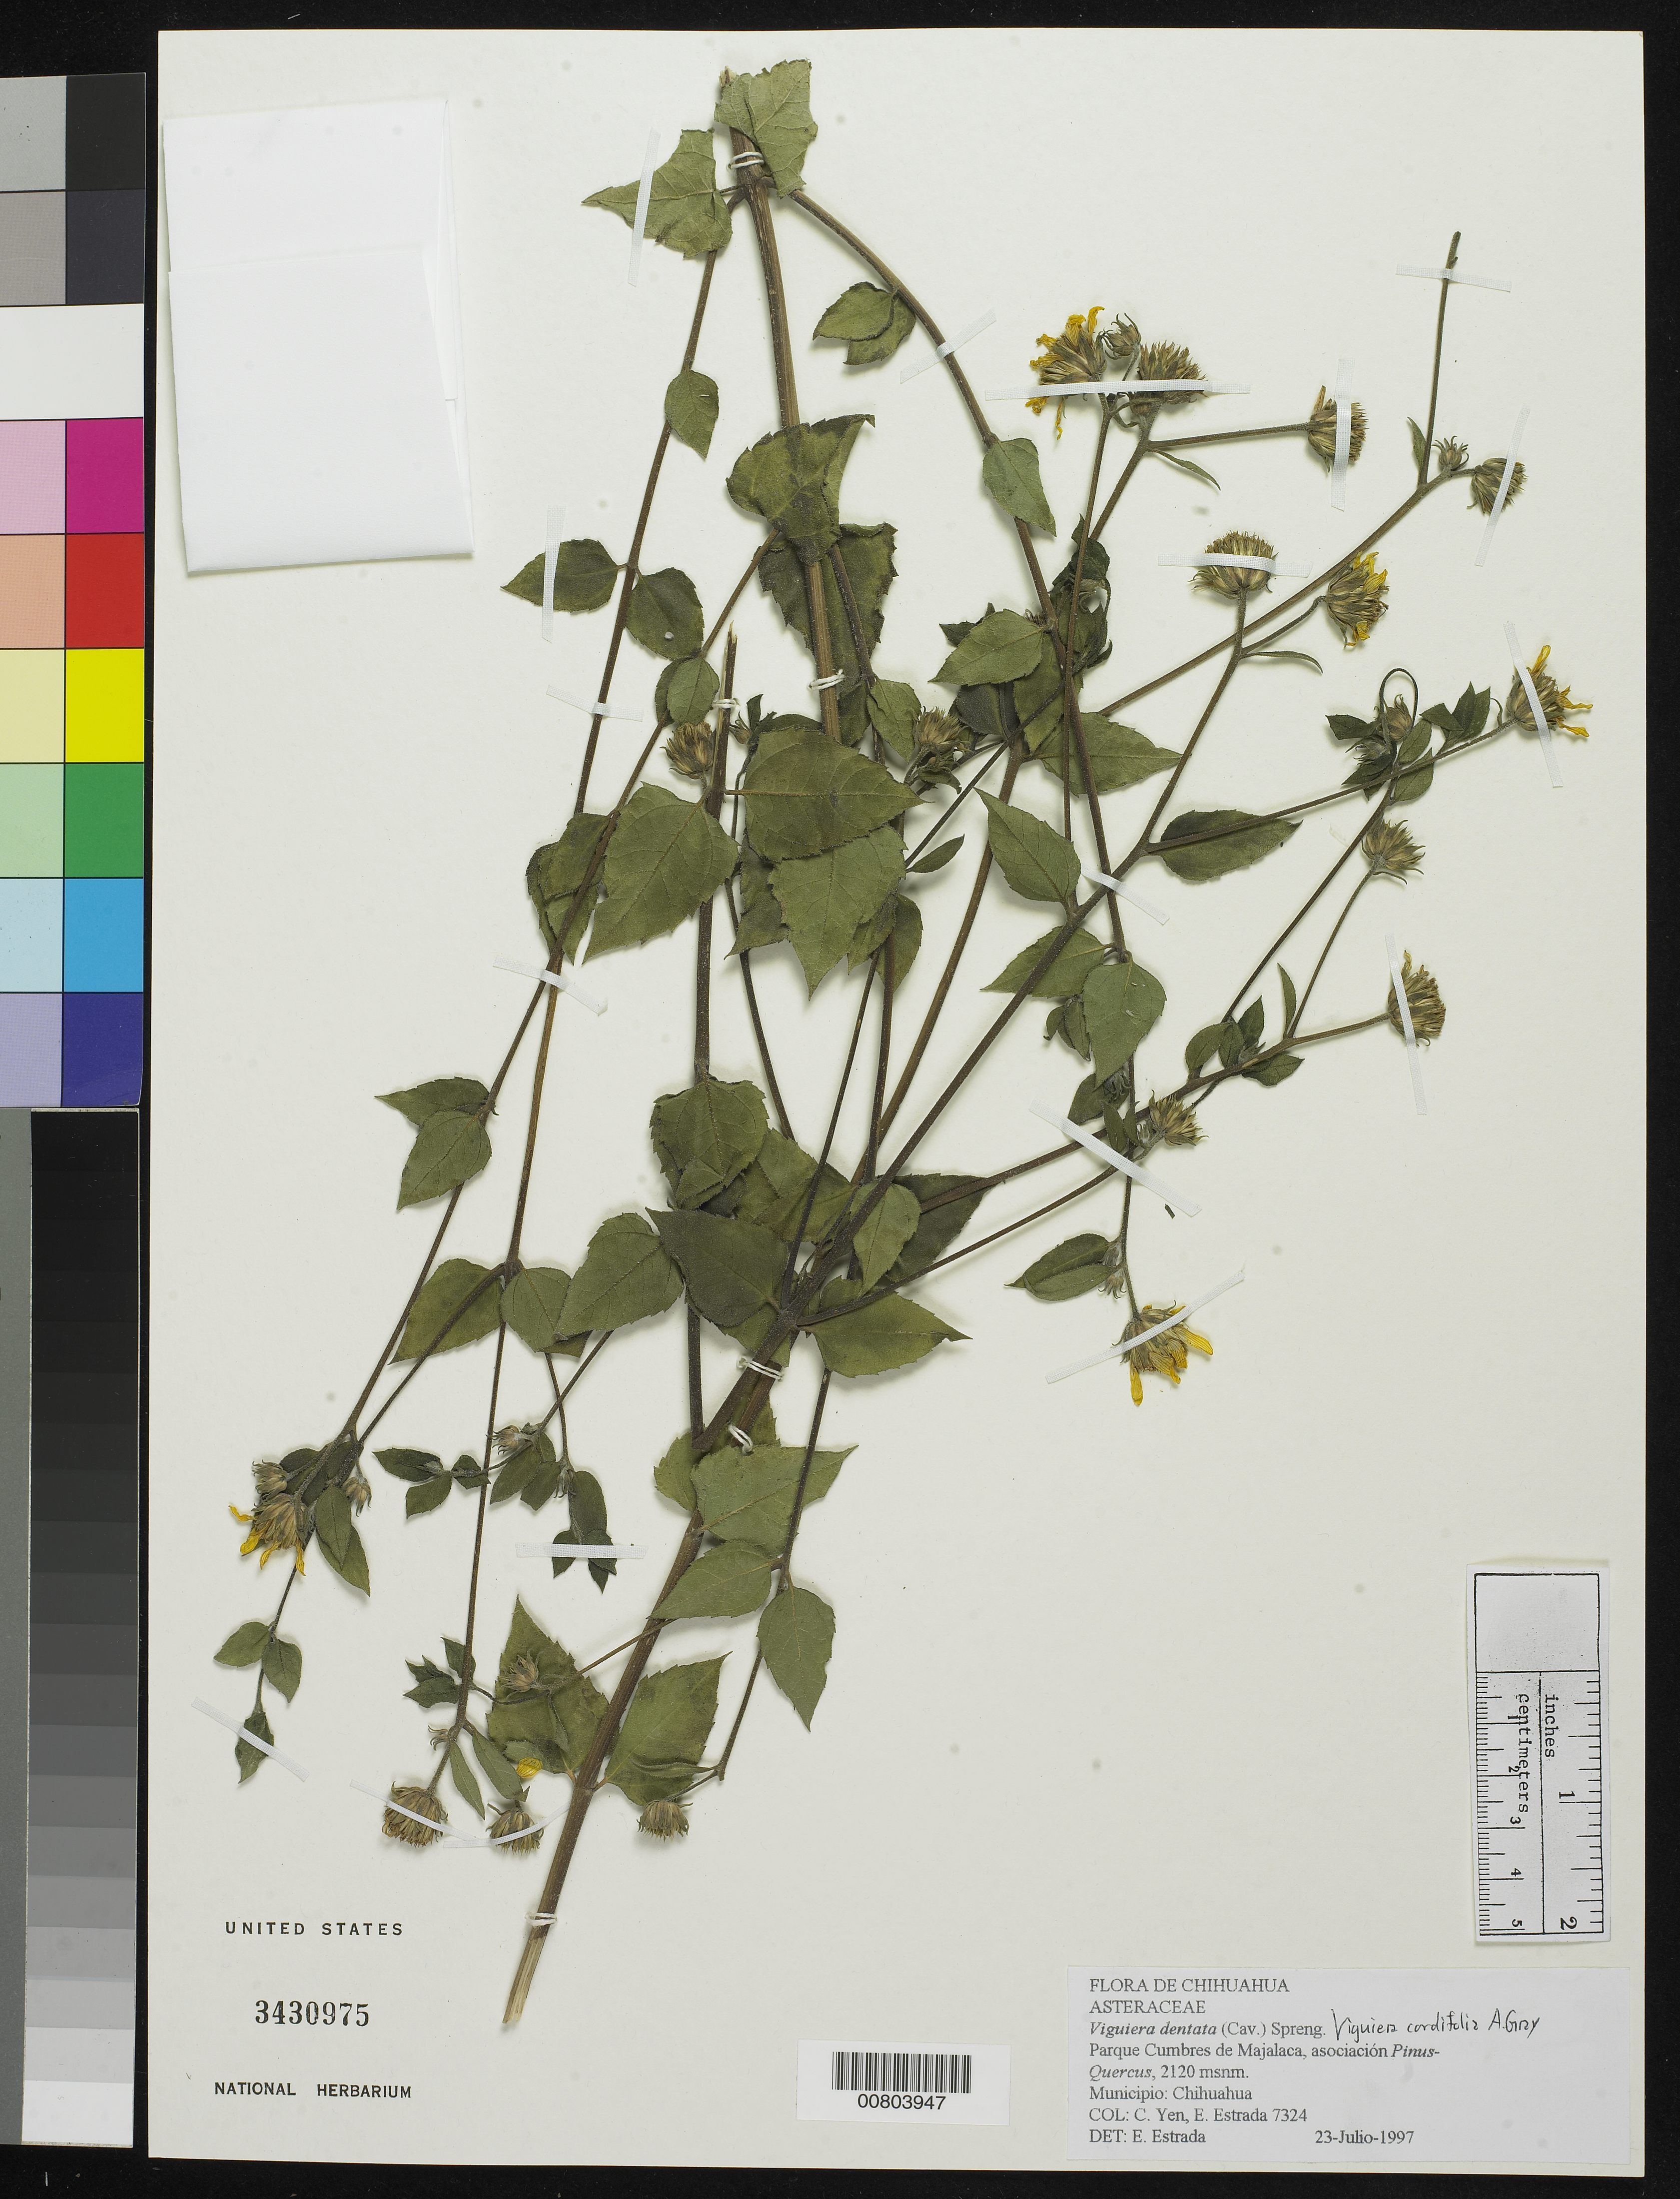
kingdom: Plantae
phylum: Tracheophyta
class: Magnoliopsida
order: Asterales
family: Asteraceae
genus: Viguiera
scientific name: Viguiera cordifolia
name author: A. Gray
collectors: Y. C. Yang & E. Estrada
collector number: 7324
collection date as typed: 23 Jul 1997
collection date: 1997-07-23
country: Mexico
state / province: Chihuahua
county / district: Chihuahua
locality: Parque Cumbres de Majalca, Chihuahua.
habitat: Asociaci?2n Pinus-Quercus.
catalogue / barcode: US 3430975